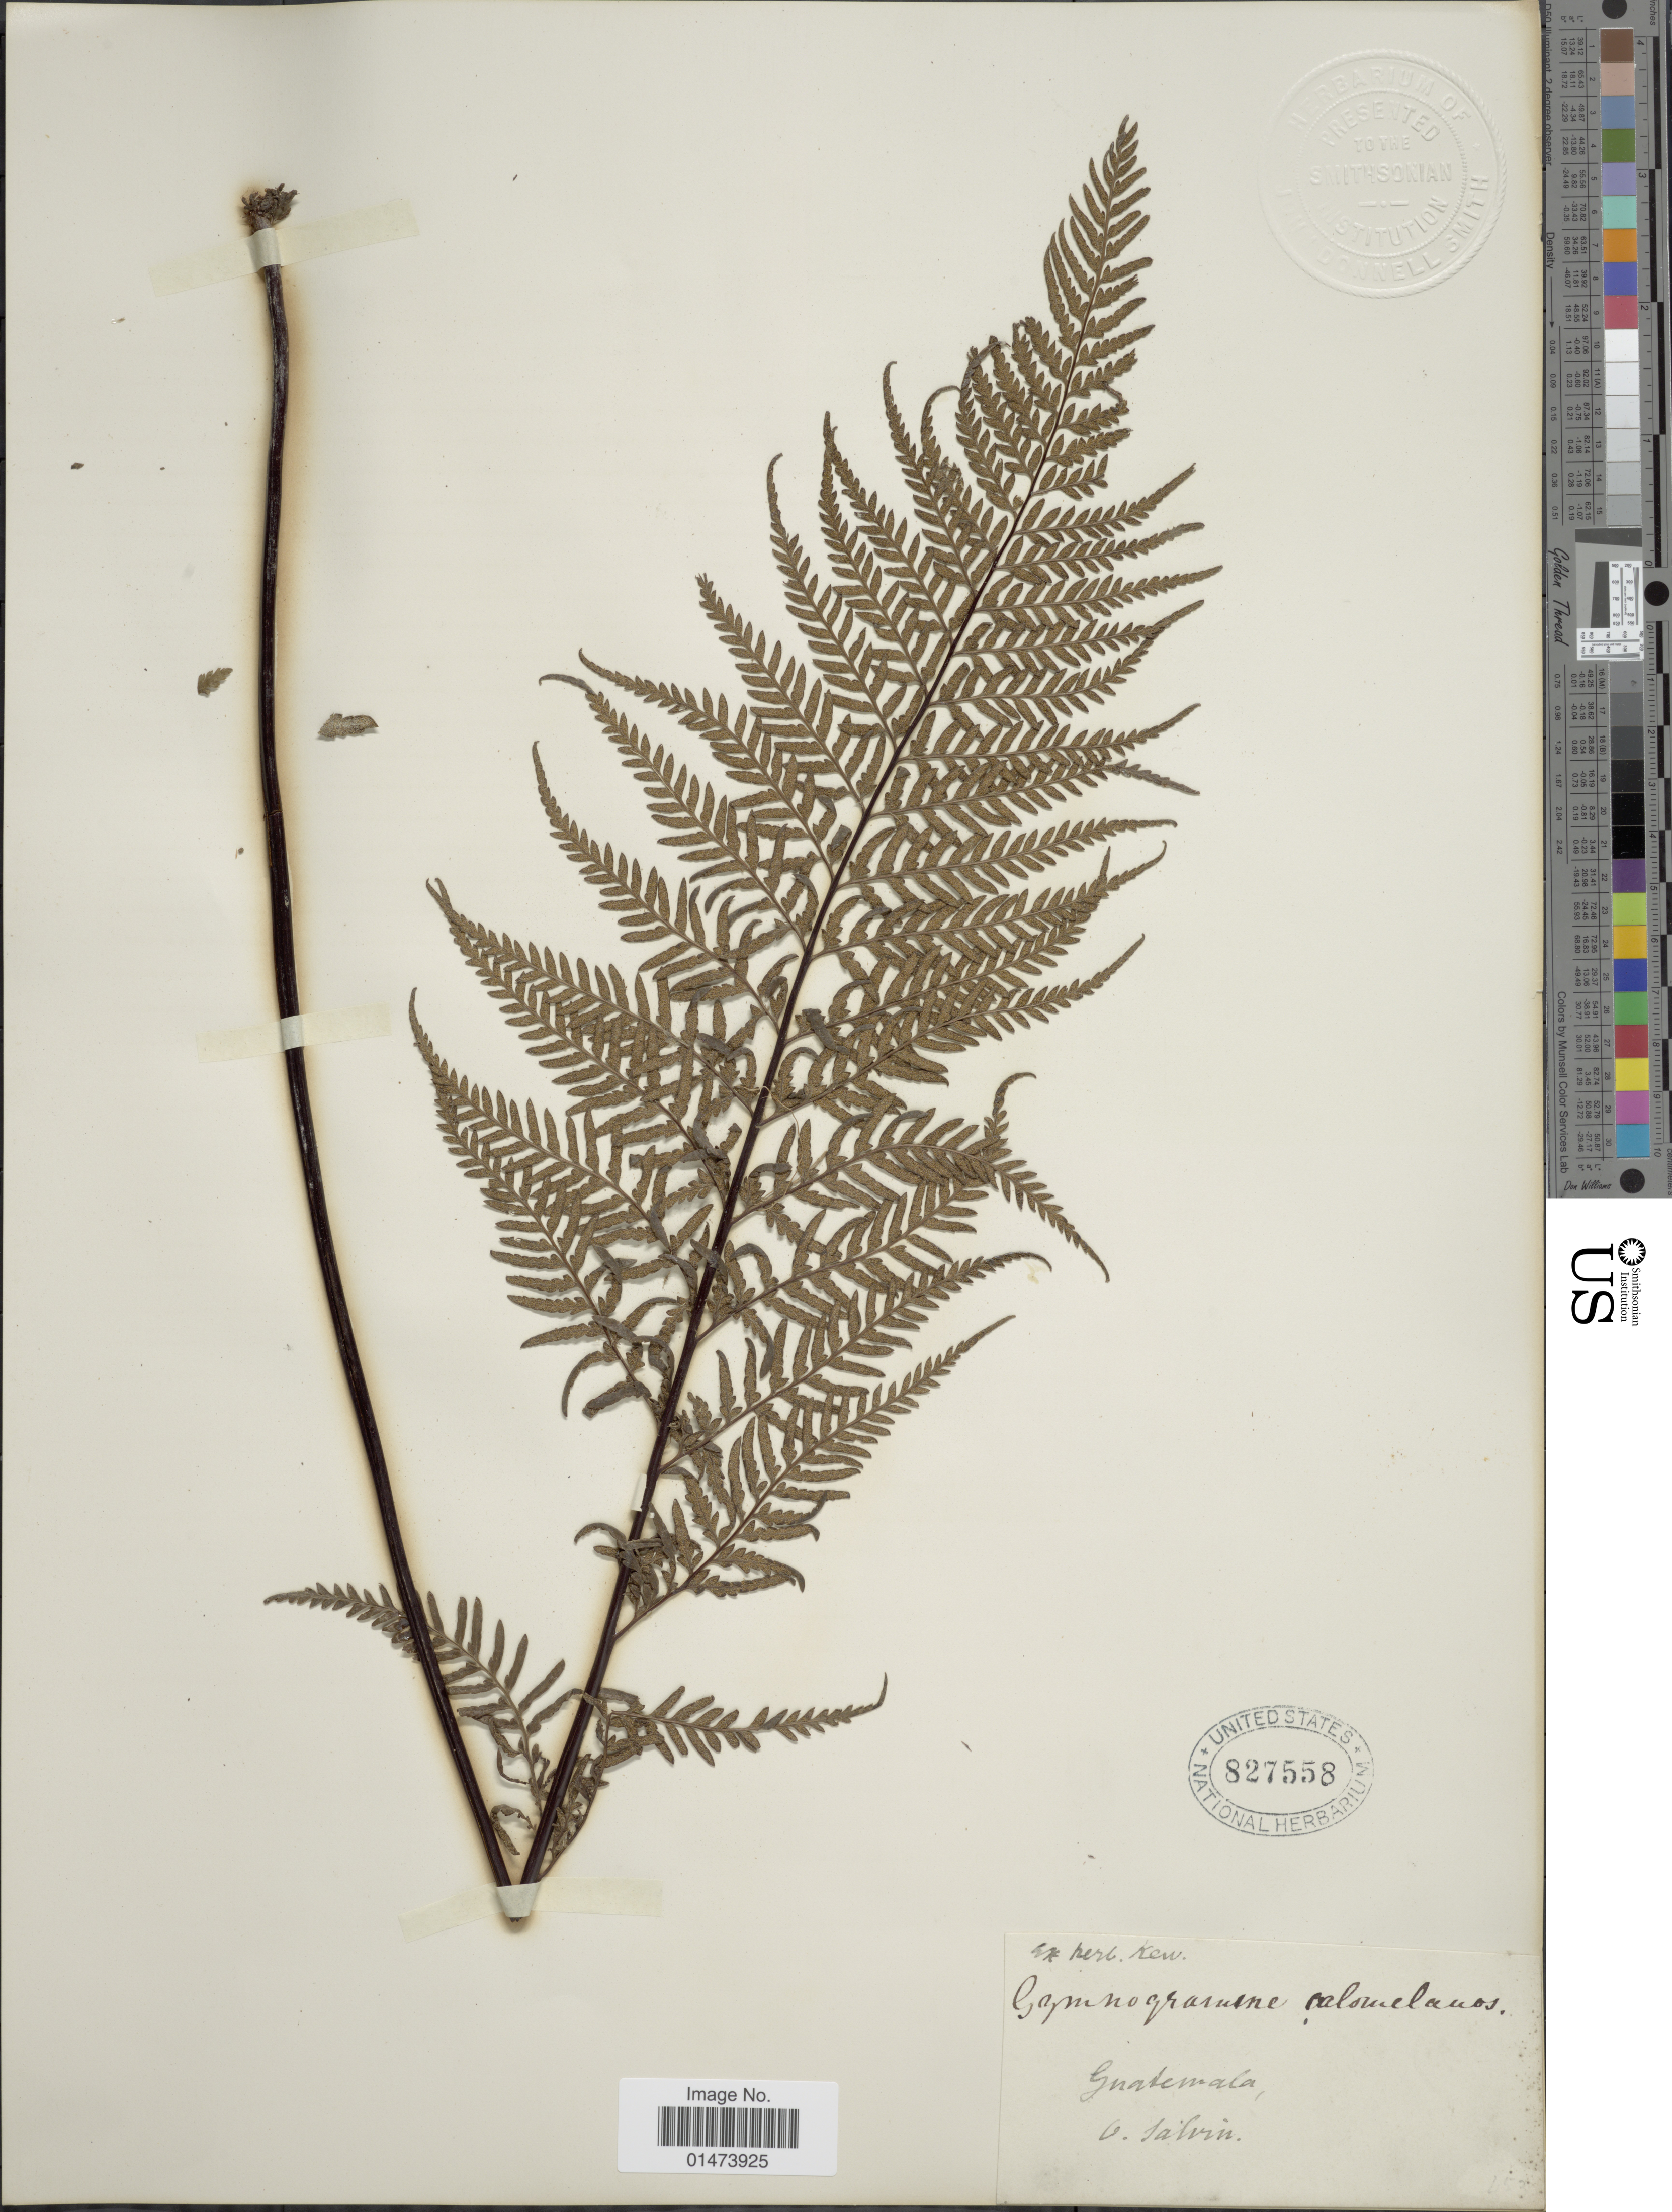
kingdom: Plantae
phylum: Tracheophyta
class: Polypodiopsida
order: Polypodiales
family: Pteridaceae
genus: Pityrogramma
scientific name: Pityrogramma calomelanos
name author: (L.) Link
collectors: O. Salvin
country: Guatemala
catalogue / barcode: US 827558